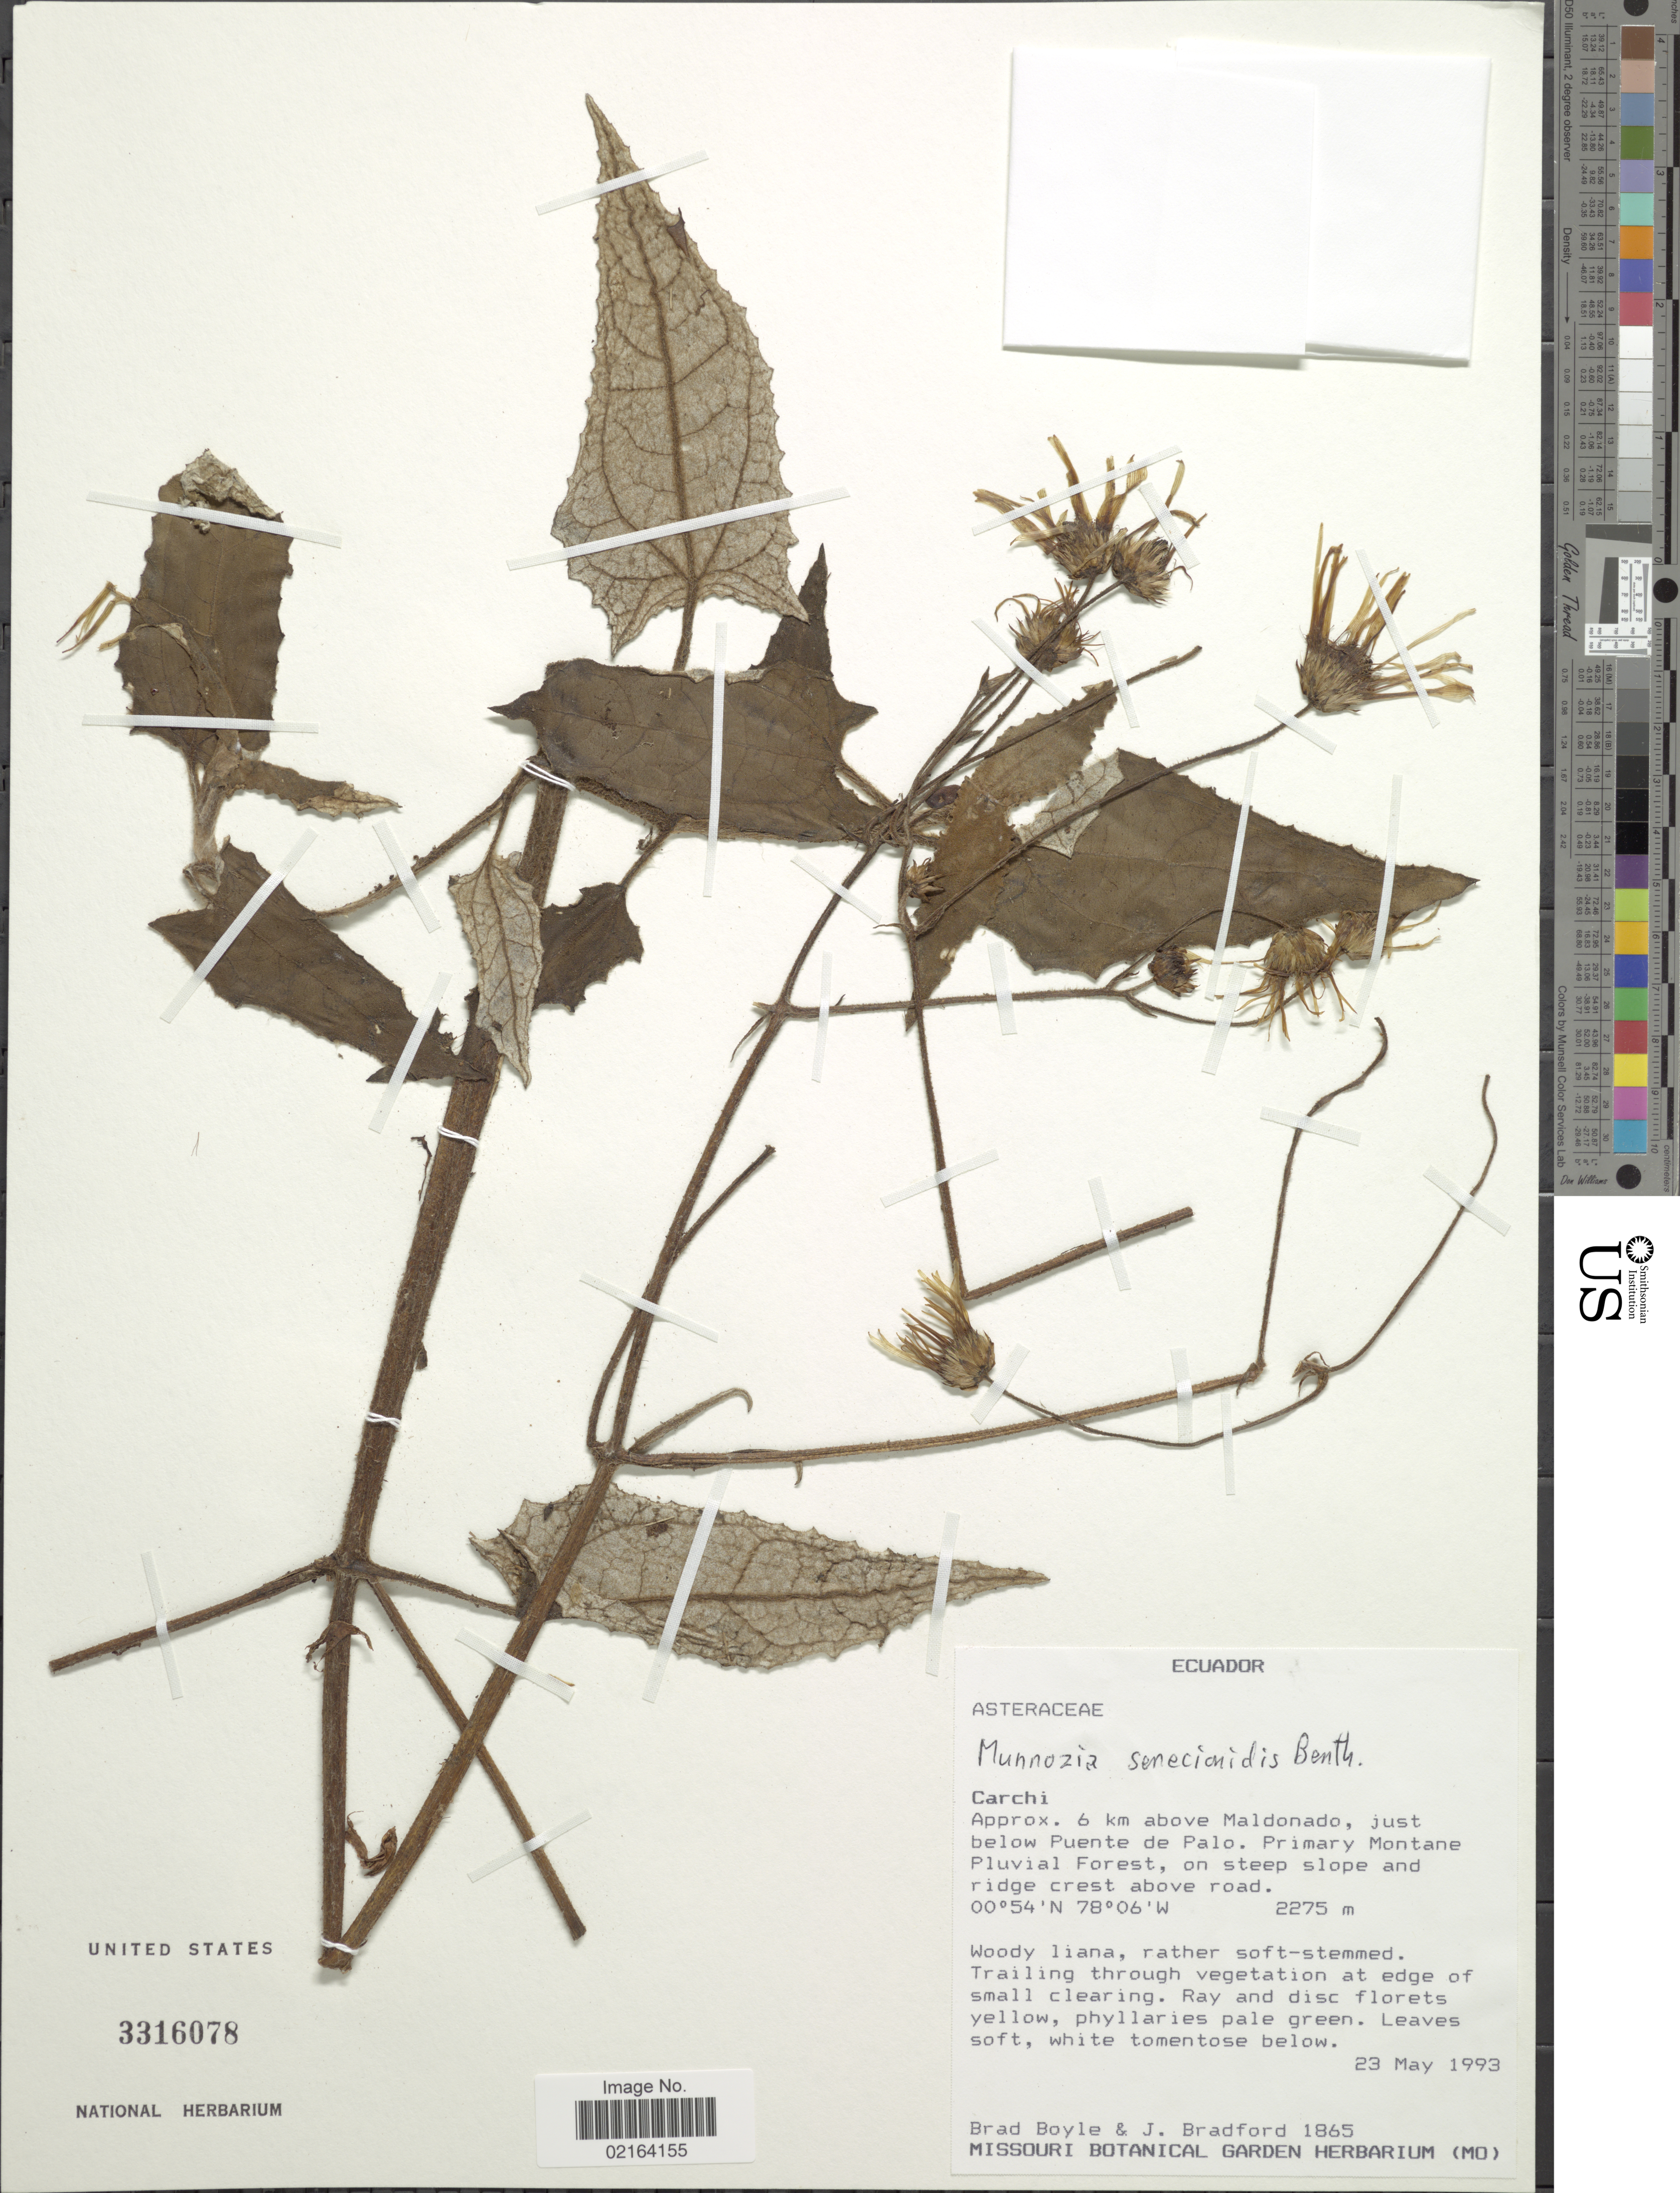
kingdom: Plantae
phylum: Tracheophyta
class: Magnoliopsida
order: Asterales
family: Asteraceae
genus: Munnozia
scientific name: Munnozia senecionidis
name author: Benth.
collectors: B. Boyle & J. Bradford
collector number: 1865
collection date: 1993-05-23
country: Ecuador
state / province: Carchi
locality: Carchi, Approx. 6 km above Maldonado, just below Puente de Palo, Primary Montane Pluvial Forest, on steep slope and ridge crest above road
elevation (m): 2275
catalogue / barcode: US 33160178